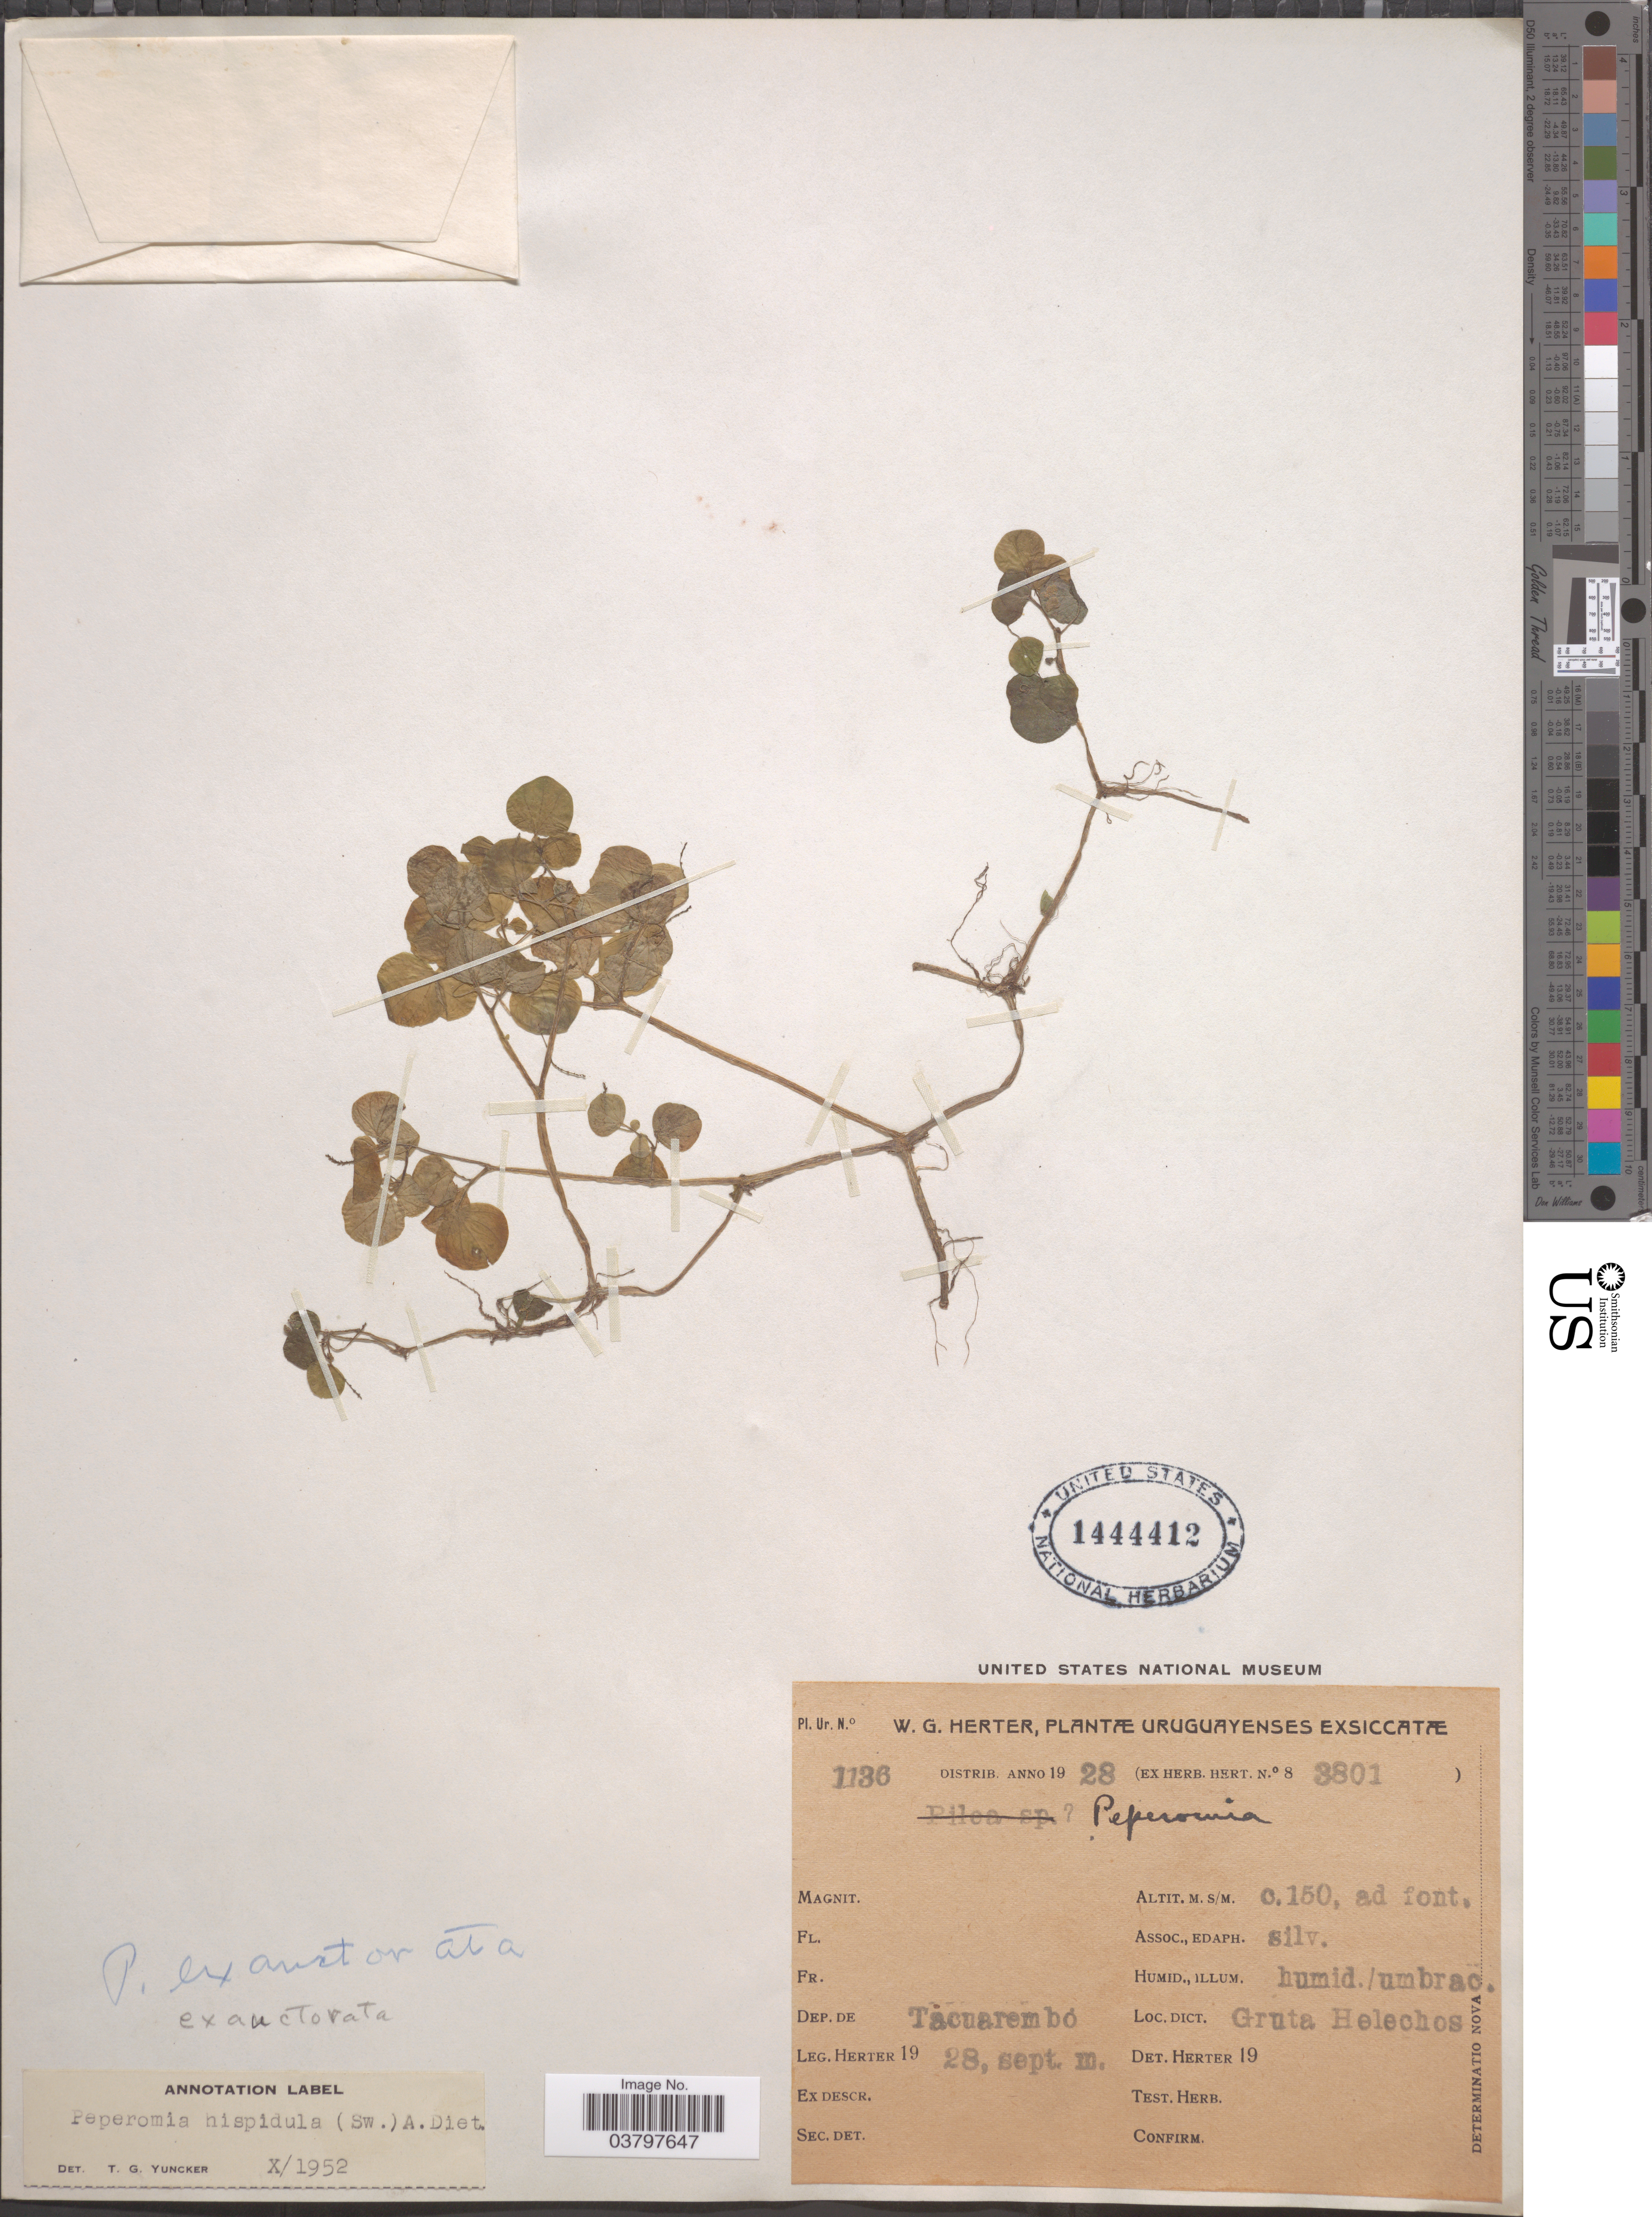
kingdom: Plantae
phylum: Tracheophyta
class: Magnoliopsida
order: Piperales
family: Piperaceae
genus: Peperomia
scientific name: Peperomia hispidula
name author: (Sw.) A. Dietr.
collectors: W. G. Herter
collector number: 1136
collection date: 1928-09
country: Uruguay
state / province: Tacuarembó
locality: Dep. de Tacuarembó. Dict. Gruta Helechos.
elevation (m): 150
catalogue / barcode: US 1444412